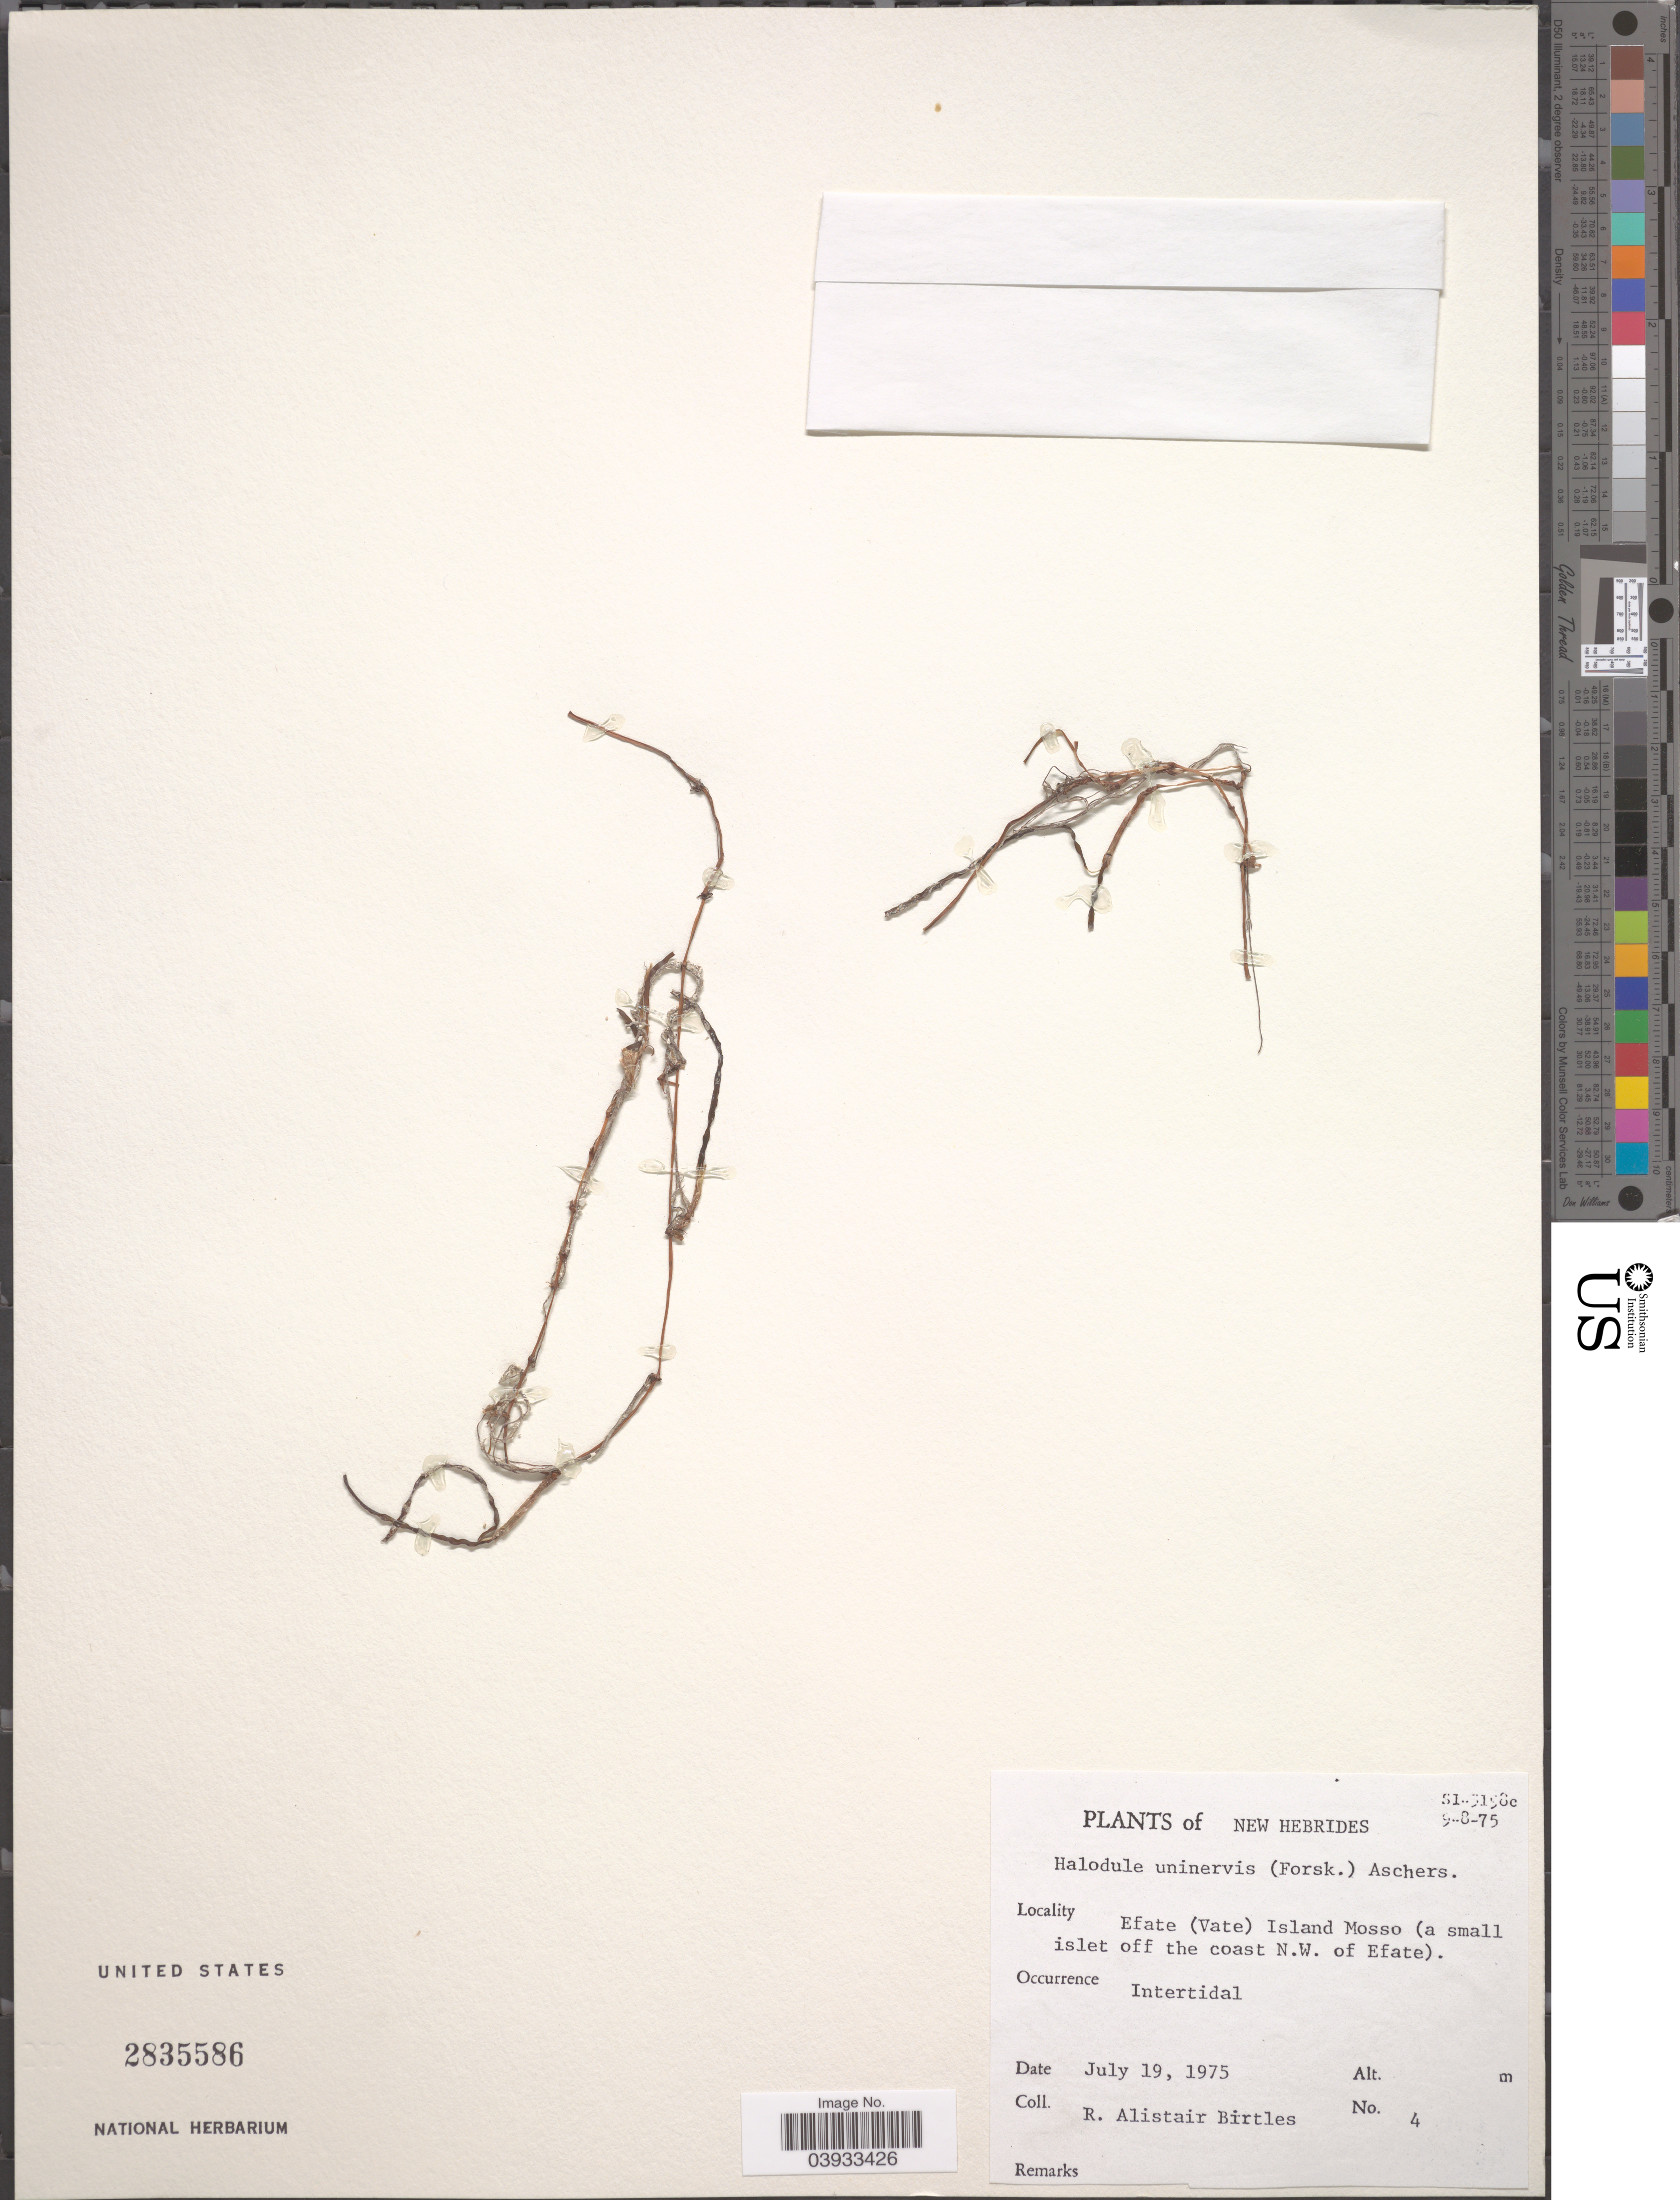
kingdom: Plantae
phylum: Tracheophyta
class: Liliopsida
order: Alismatales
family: Cymodoceaceae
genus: Halodule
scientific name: Halodule uninervis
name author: (Forssk.) Asch.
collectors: R. Birtles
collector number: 4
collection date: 1975-07-19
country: Vanuatu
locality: New Hebrides. Efate (Vate) Island Mosso (a small islet off the coast N.W. of Efate).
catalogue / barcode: US 2835586